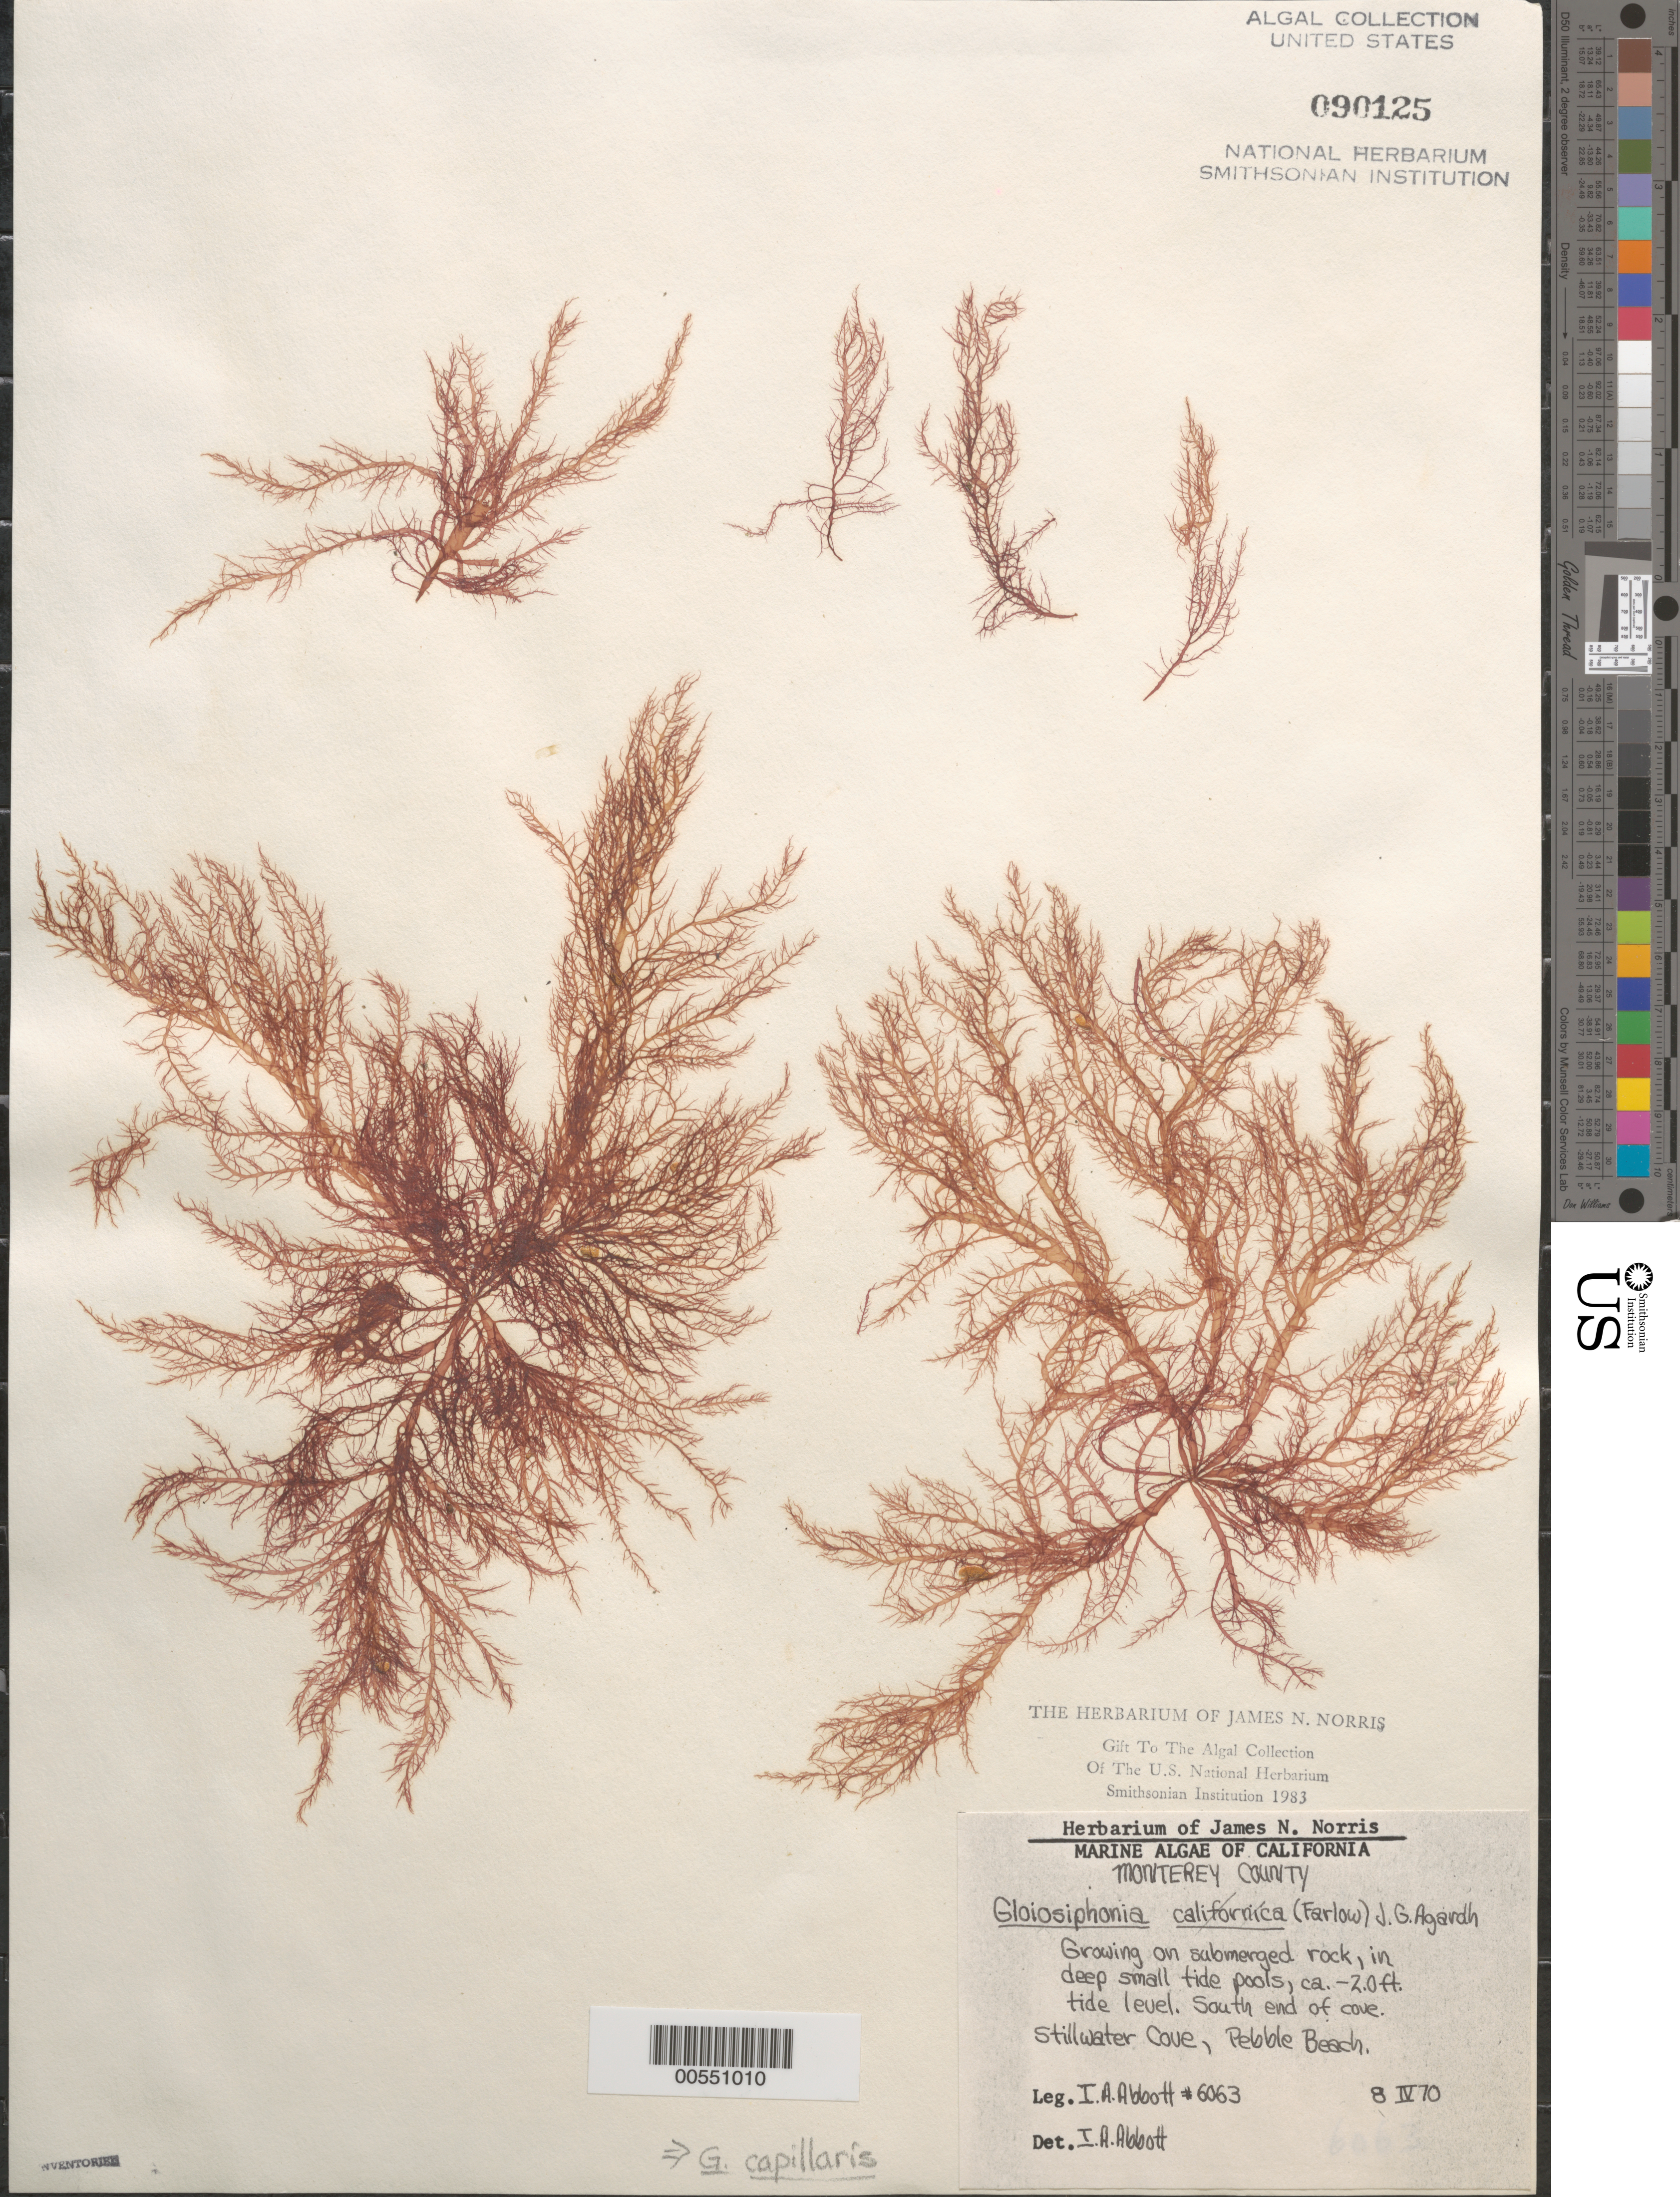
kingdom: Plantae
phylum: Rhodophyta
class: Florideophyceae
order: Gigartinales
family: Gloiosiphoniaceae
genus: Gloiosiphonia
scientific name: Gloiosiphonia capillaris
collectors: I. A. Abbott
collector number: IAA 6063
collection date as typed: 08 Apr 1970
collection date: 1970-04-08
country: United States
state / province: California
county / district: Monterey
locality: Stillwater Cove, Pebble Beach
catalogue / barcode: US 90125